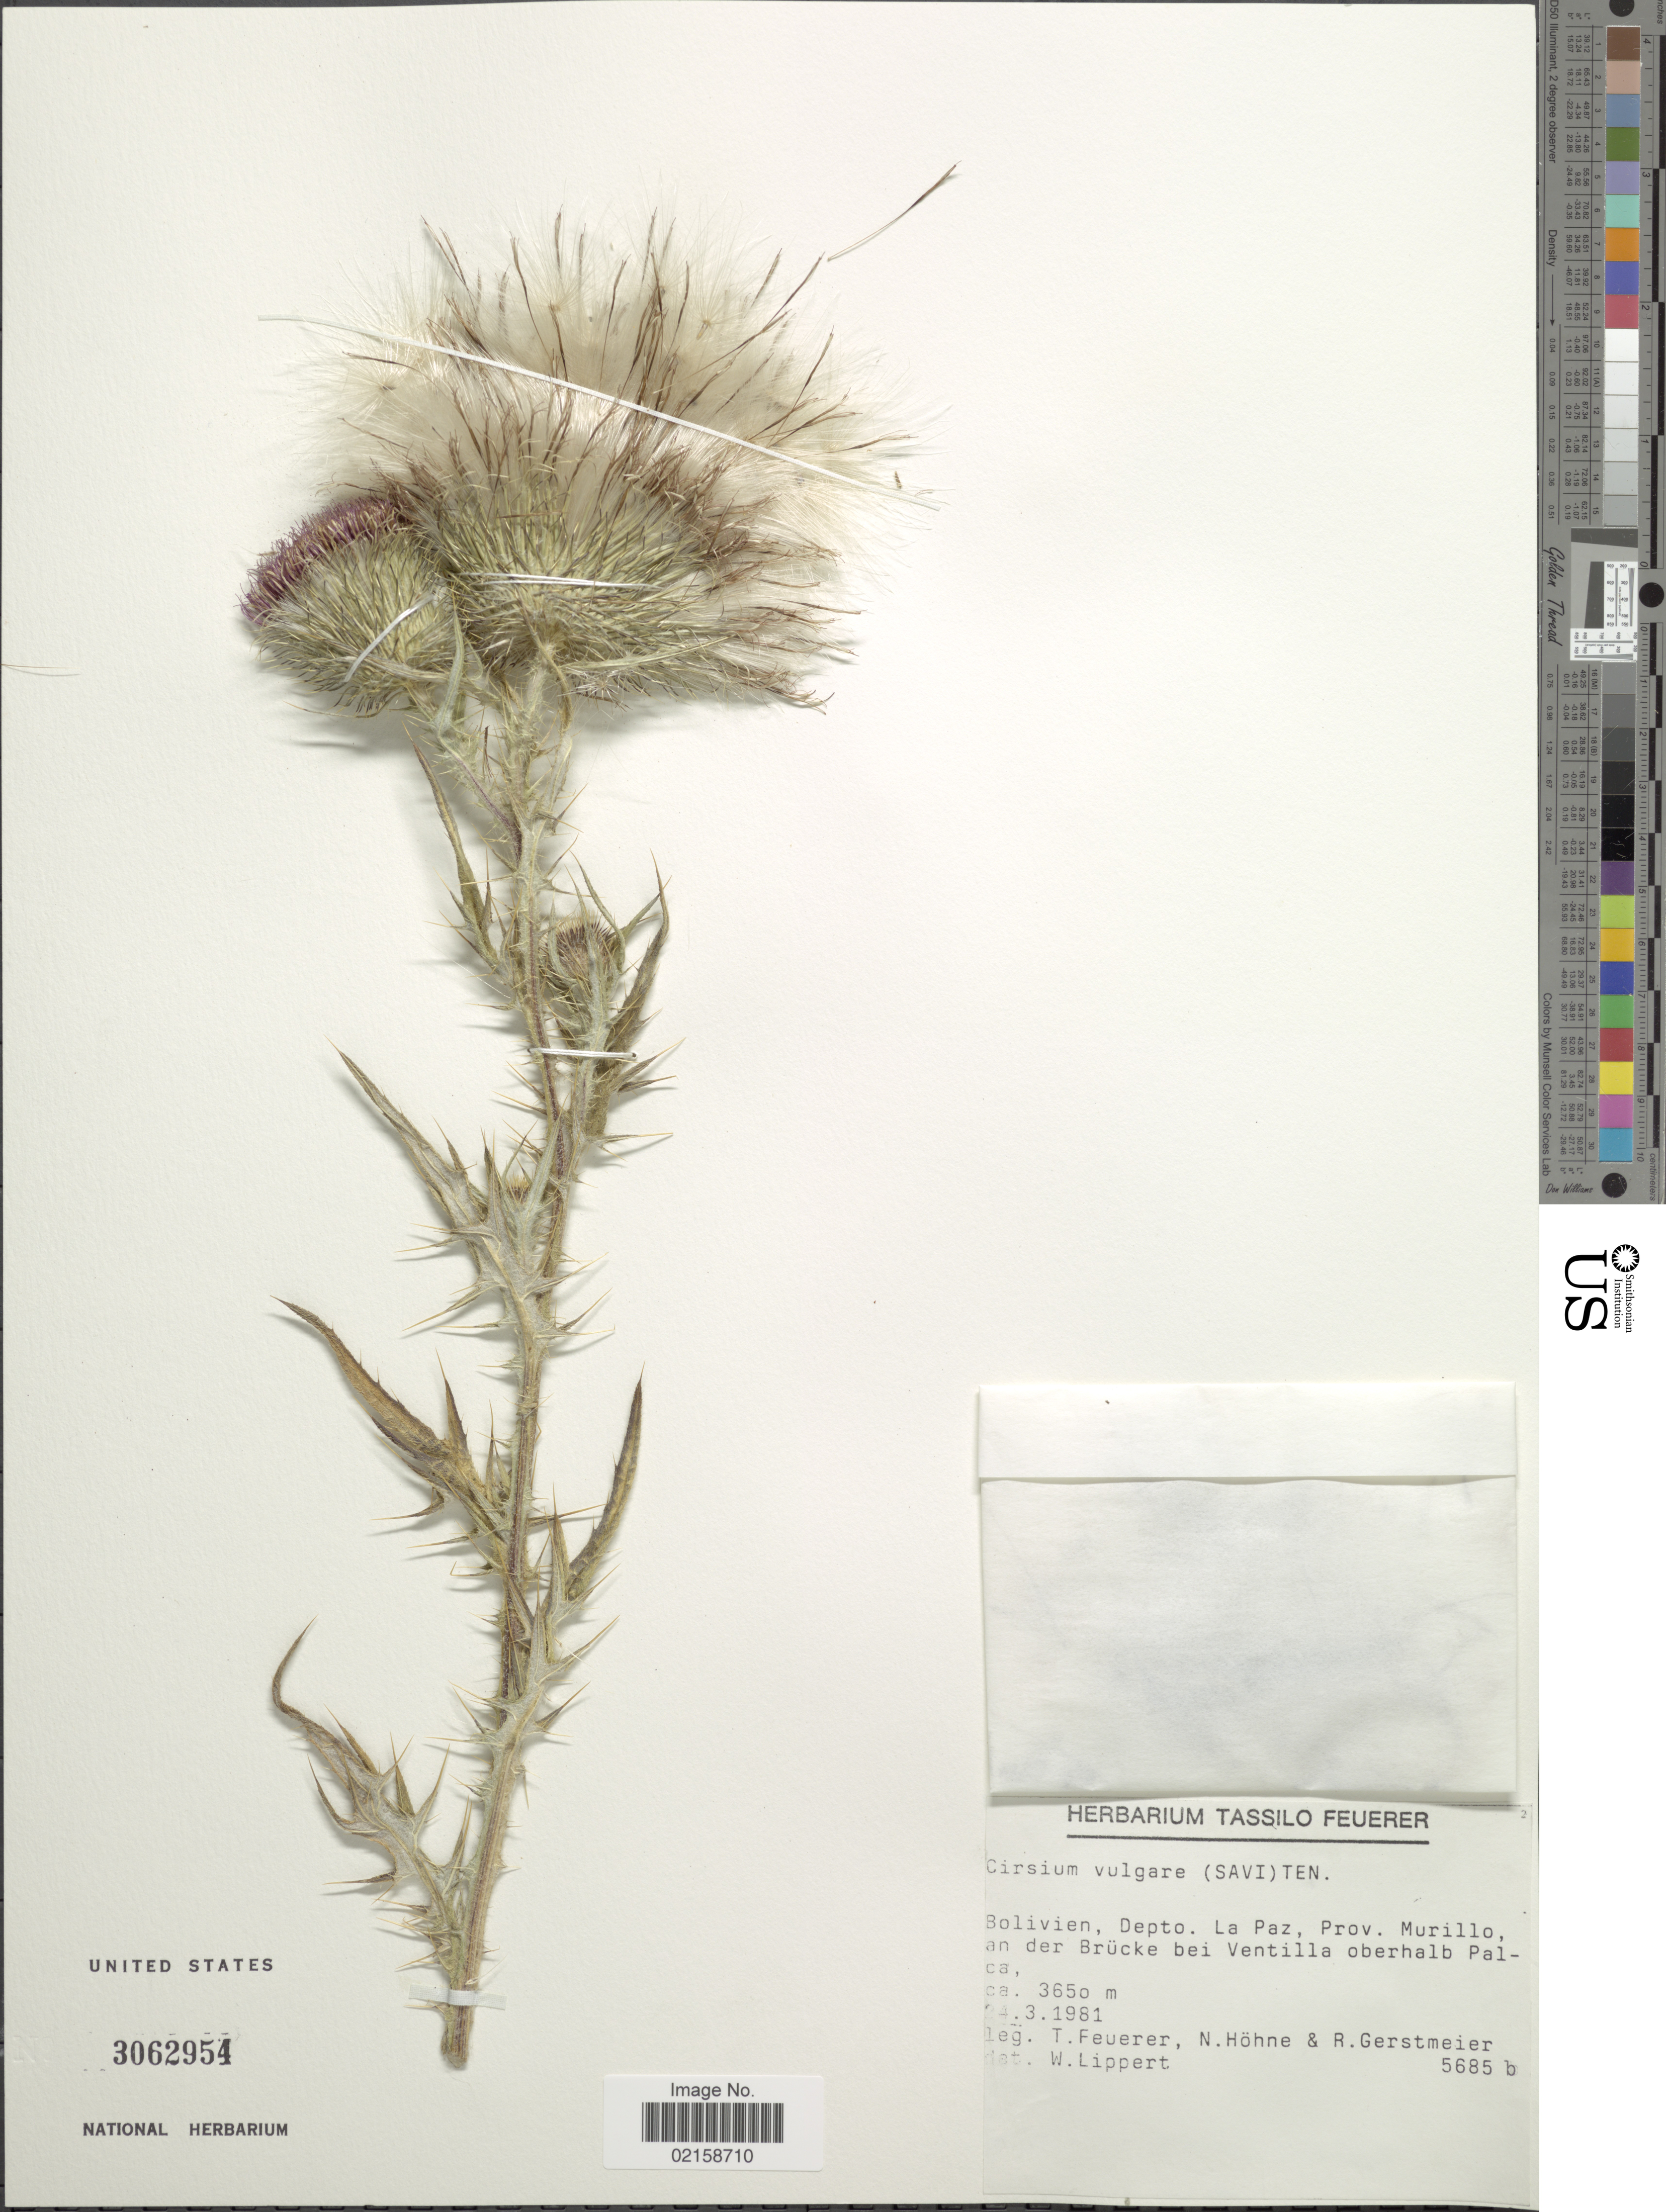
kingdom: Plantae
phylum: Tracheophyta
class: Magnoliopsida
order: Asterales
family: Asteraceae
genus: Cirsium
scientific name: Cirsium vulgare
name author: (Savi) Ten.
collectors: T. Feuerer, N. Höhne & R. Gerstmeier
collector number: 5685b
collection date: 1981-03-24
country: Bolivia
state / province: La Paz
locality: Prov. Murillo, an der Brucke bei Ventilla oberhalb Palca.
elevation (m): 3650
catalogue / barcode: US 3062954